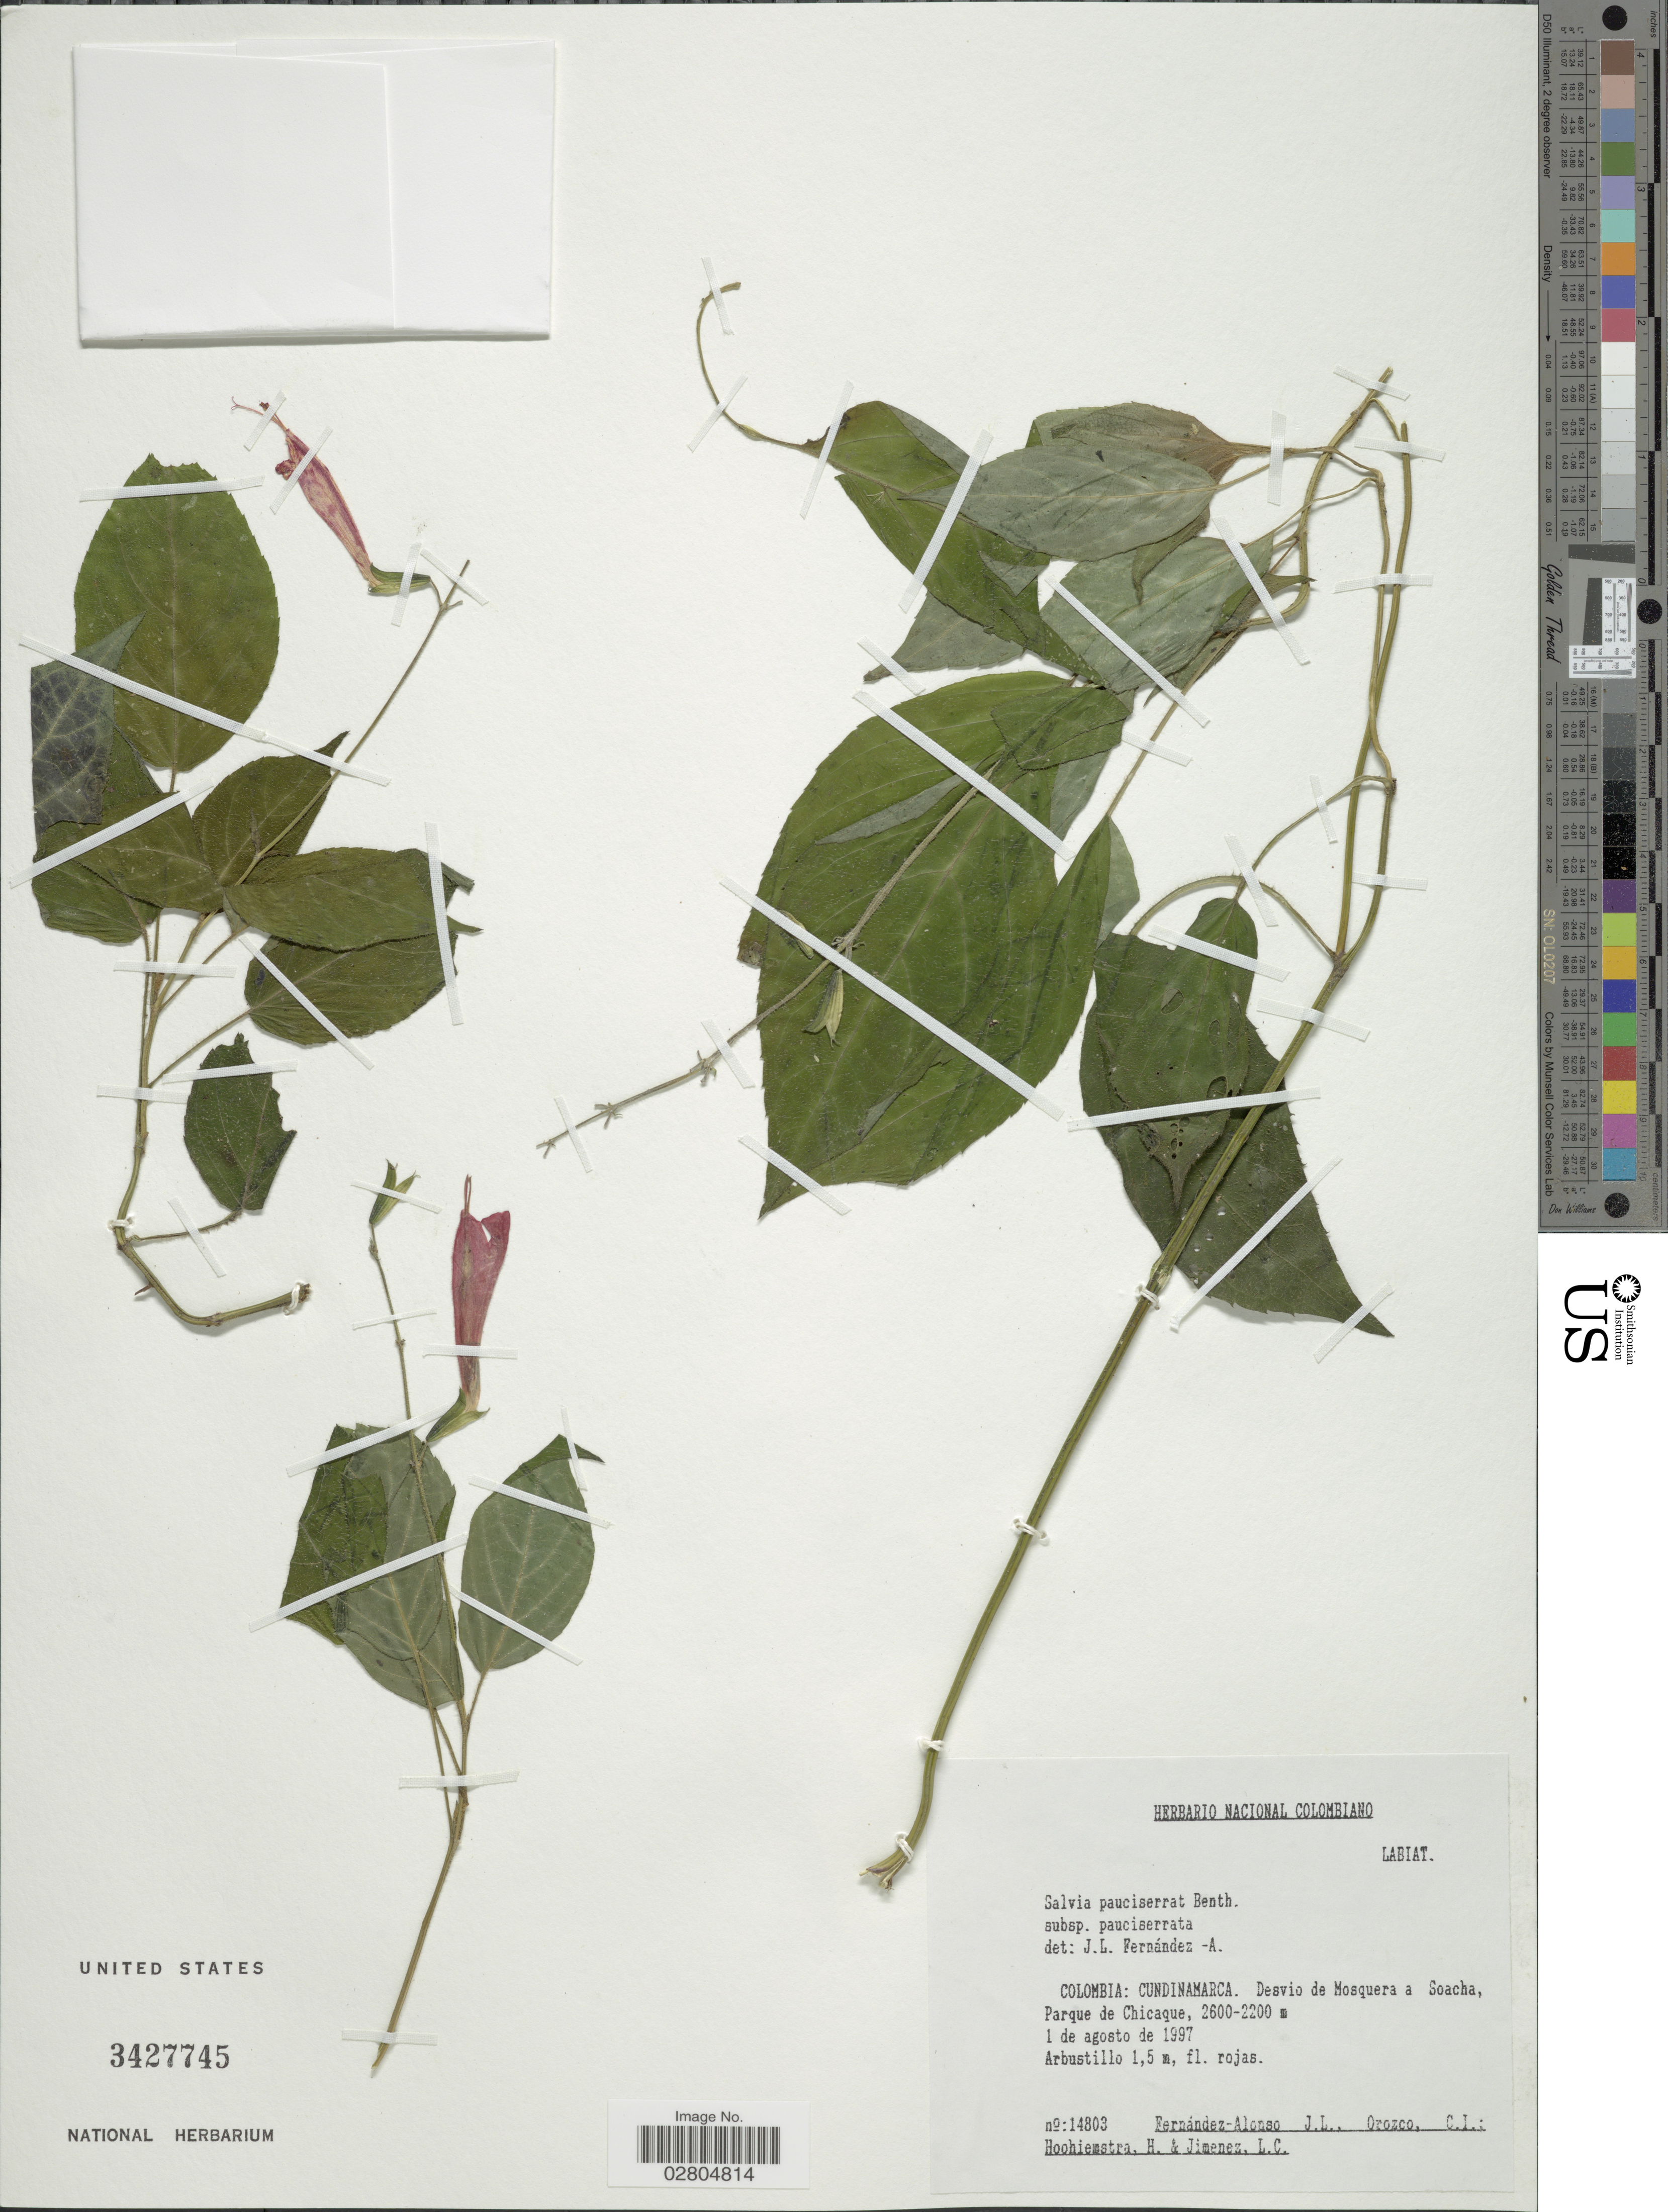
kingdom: Plantae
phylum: Tracheophyta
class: Magnoliopsida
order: Lamiales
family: Lamiaceae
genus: Salvia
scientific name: Salvia pauciserrata subsp. pauciserrata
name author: Benth.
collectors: J. L. Fernández-Alonso, C. I. Orozco, H. Hoohiemstra & L. Jiménez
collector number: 14803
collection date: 1997-08-01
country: Colombia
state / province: Cundinamarca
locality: Desvio de Mosquera a Soacha, Parque de Chicaque.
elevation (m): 2200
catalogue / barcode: US 3427745